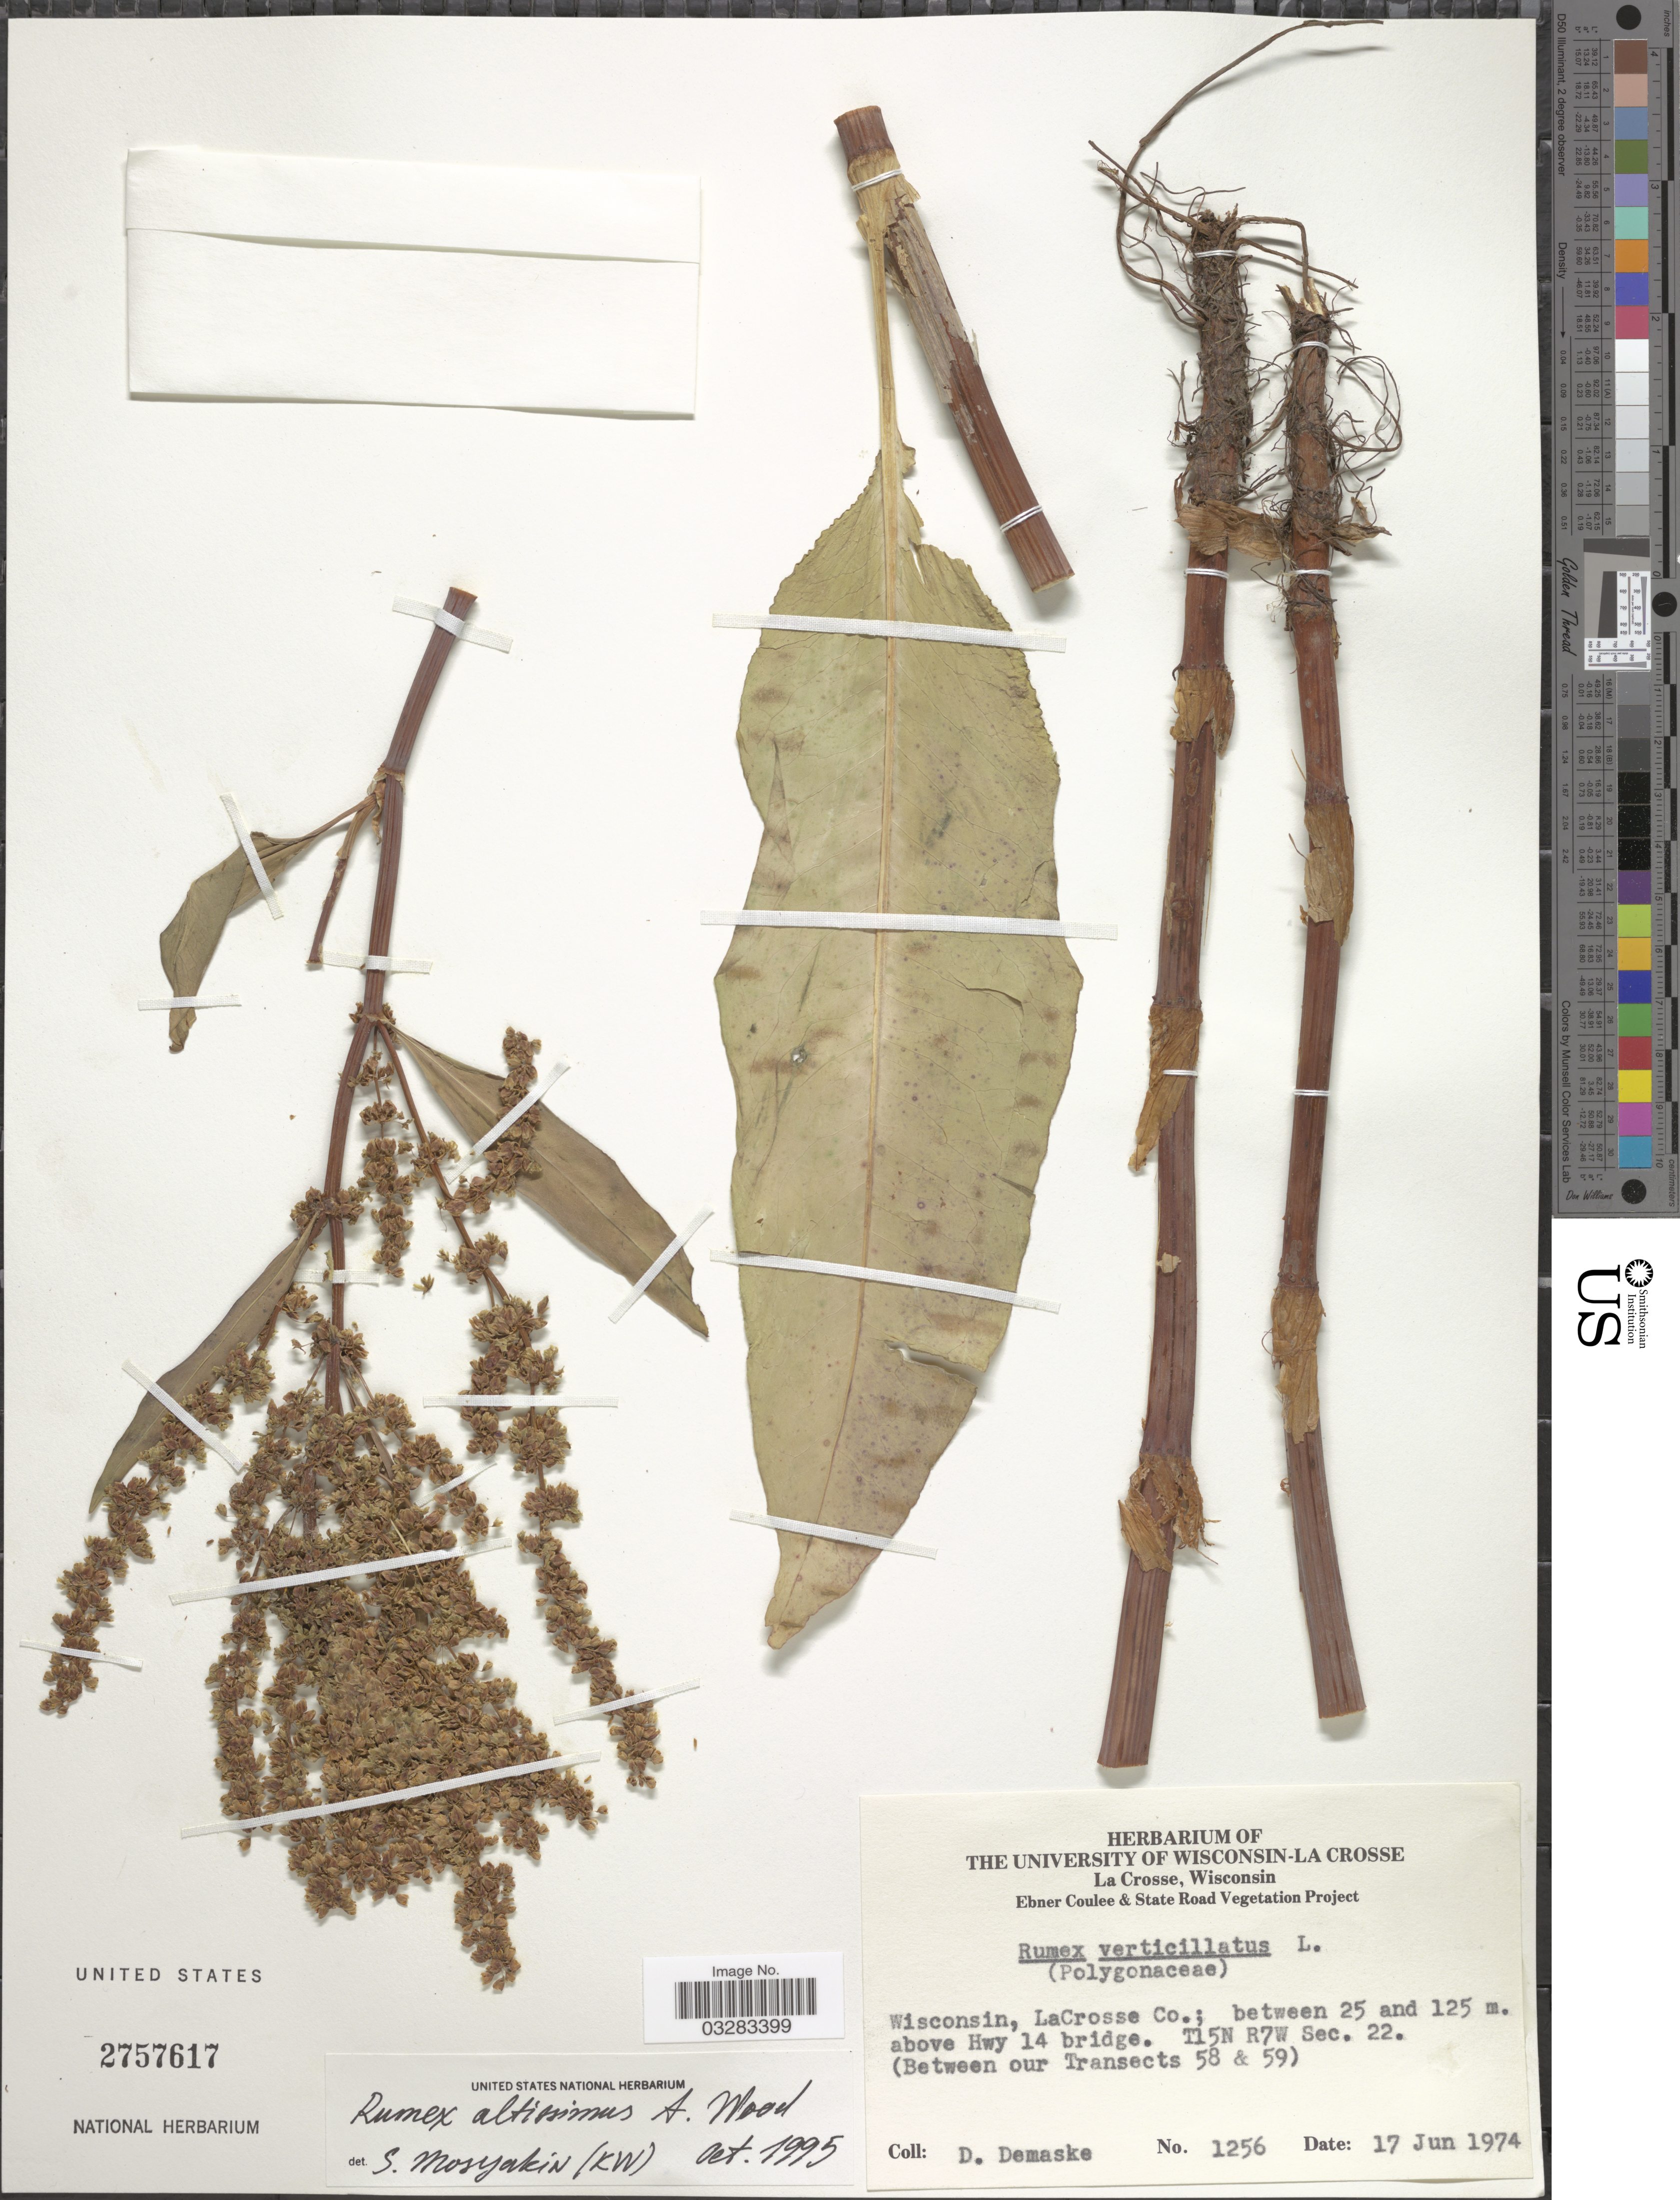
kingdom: Plantae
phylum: Tracheophyta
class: Magnoliopsida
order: Caryophyllales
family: Polygonaceae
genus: Rumex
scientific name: Rumex altissimus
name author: Alph. Wood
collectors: D. Demaske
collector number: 1256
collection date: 1974-06-17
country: United States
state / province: Wisconsin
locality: LaCrosse Co.; between 25 and 125 m. above Hwy 14 bridge. T15N R7W Sec. 22. (Between our Transects 58 & 59).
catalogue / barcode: US 2757617